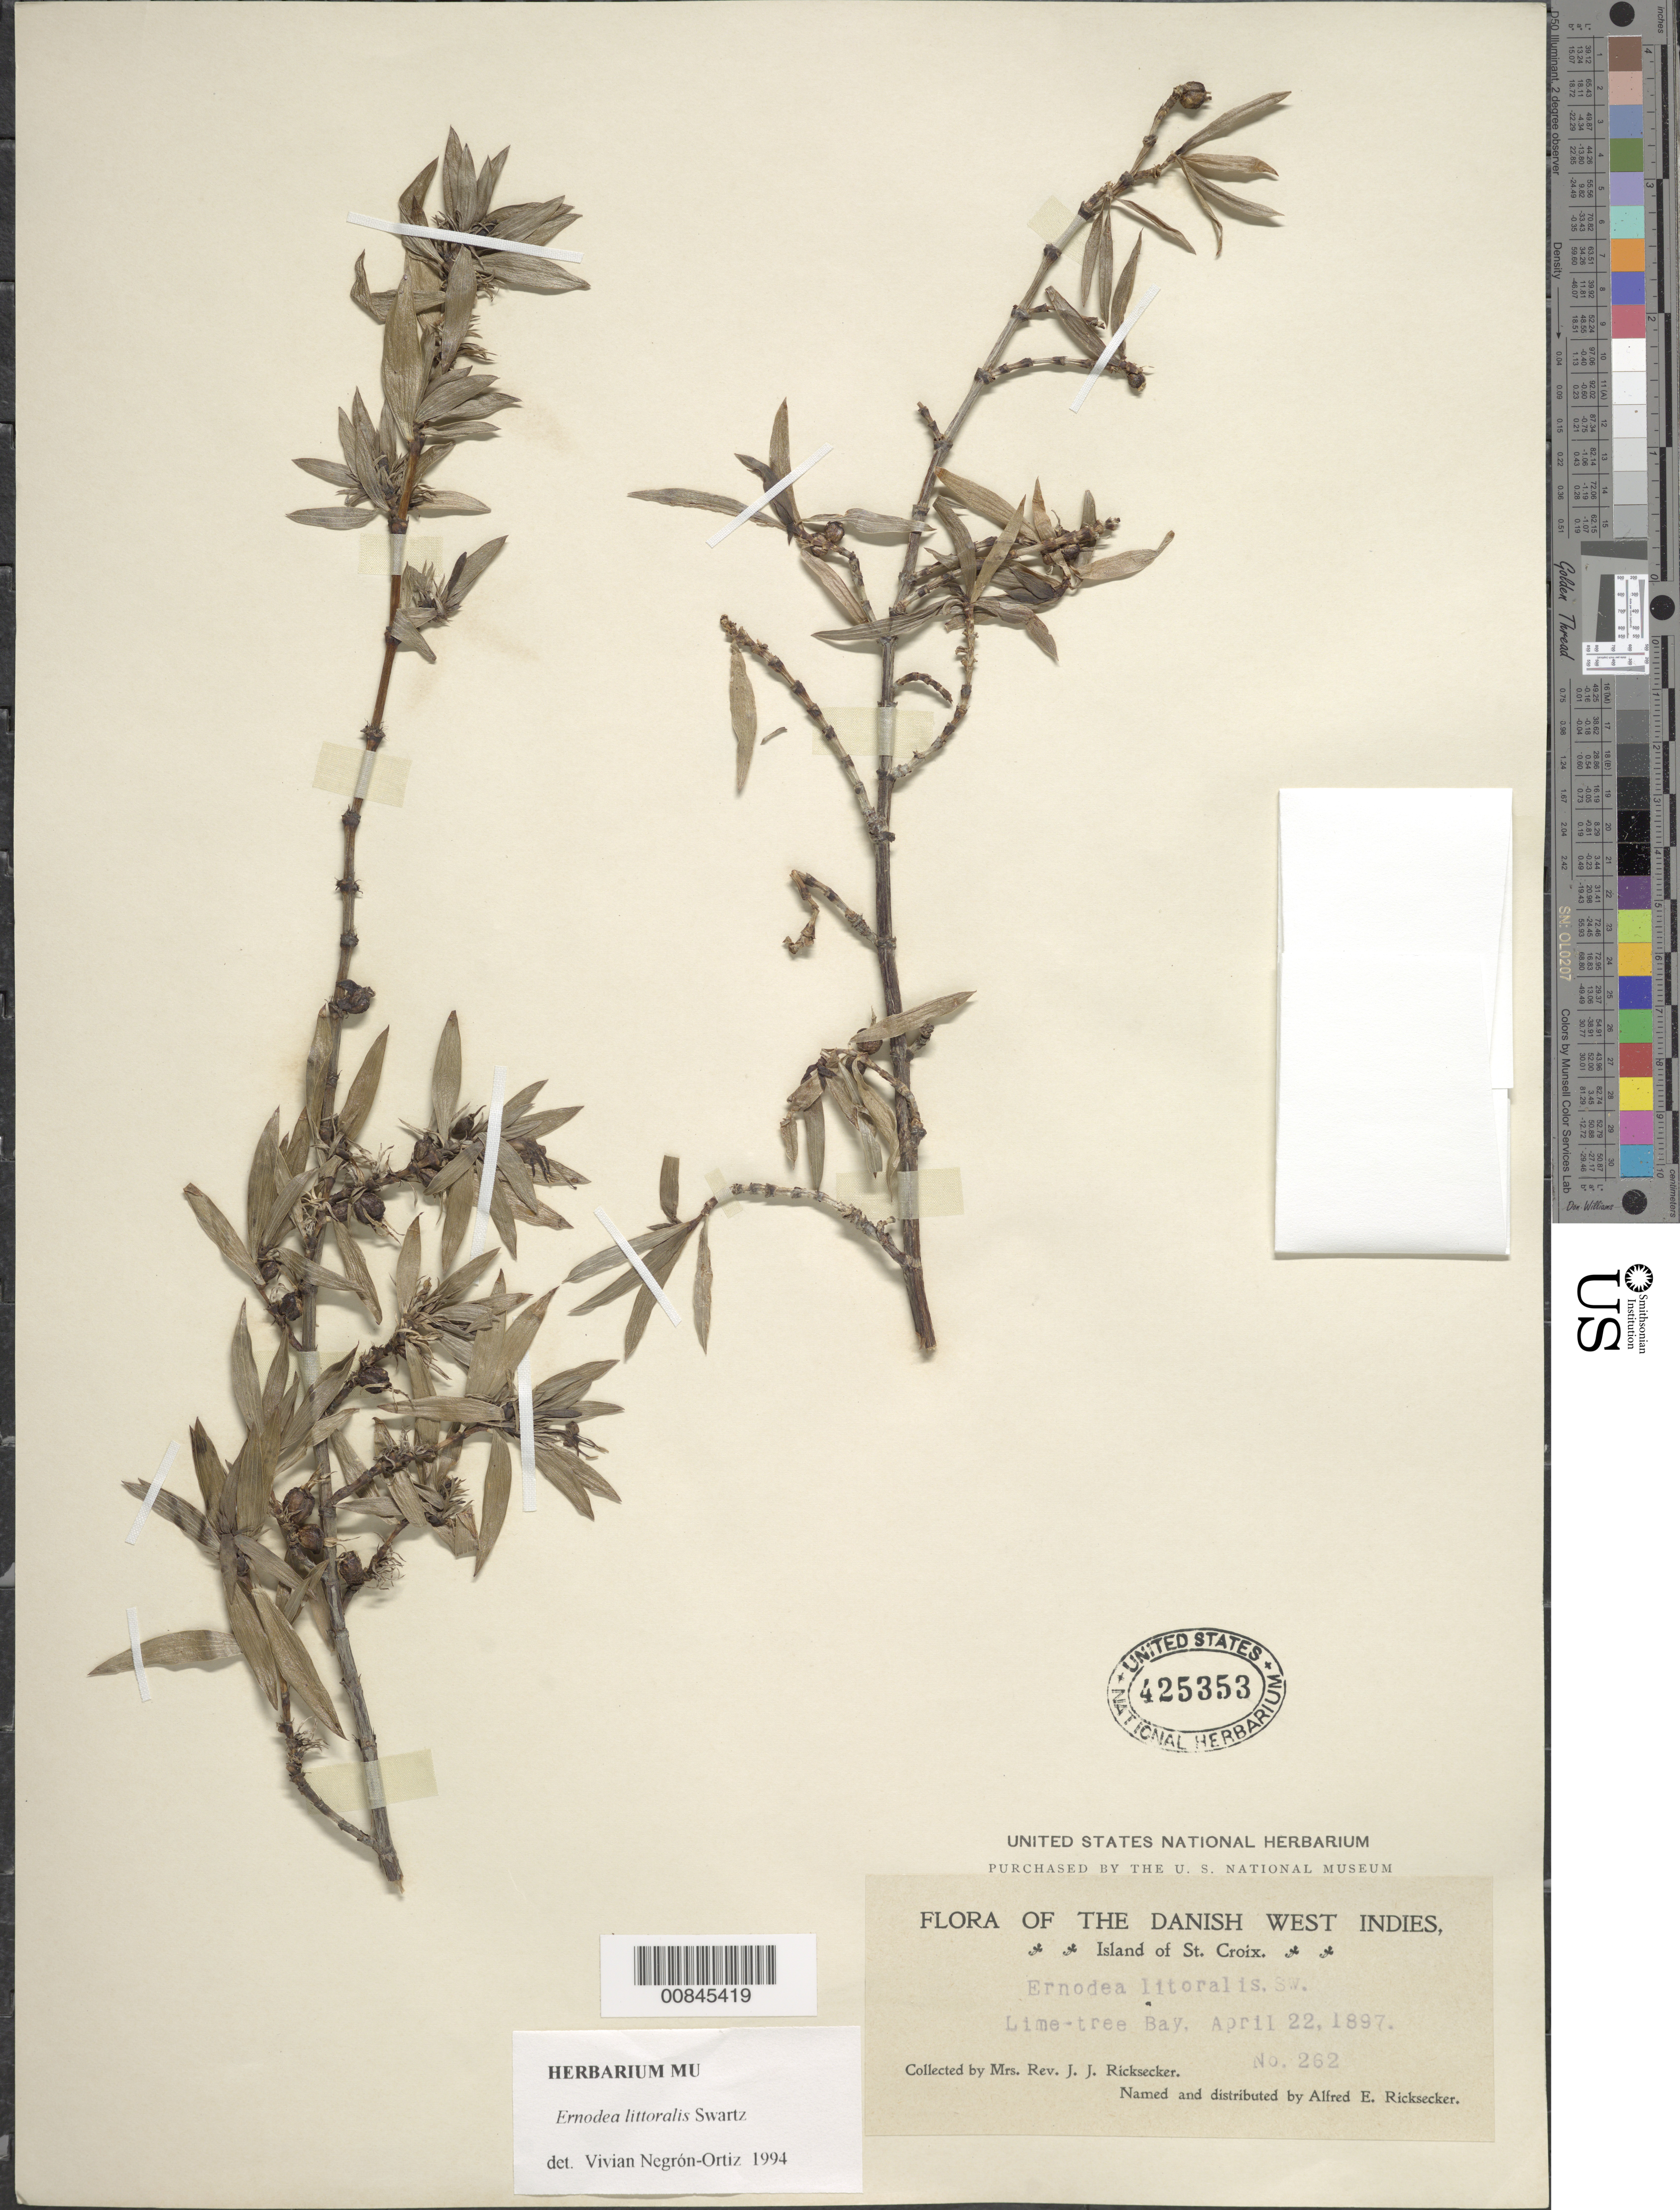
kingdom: Plantae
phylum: Tracheophyta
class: Magnoliopsida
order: Gentianales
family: Rubiaceae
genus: Ernodea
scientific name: Ernodea littoralis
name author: Sw.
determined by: Ricksecker, A. E.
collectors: Mrs. J. J. Ricksecker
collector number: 262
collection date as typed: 22 Apr 1897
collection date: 1897-04-22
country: U.S. Virgin Islands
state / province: St. Croix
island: St. Croix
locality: Lime-tree Bay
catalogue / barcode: US 425353